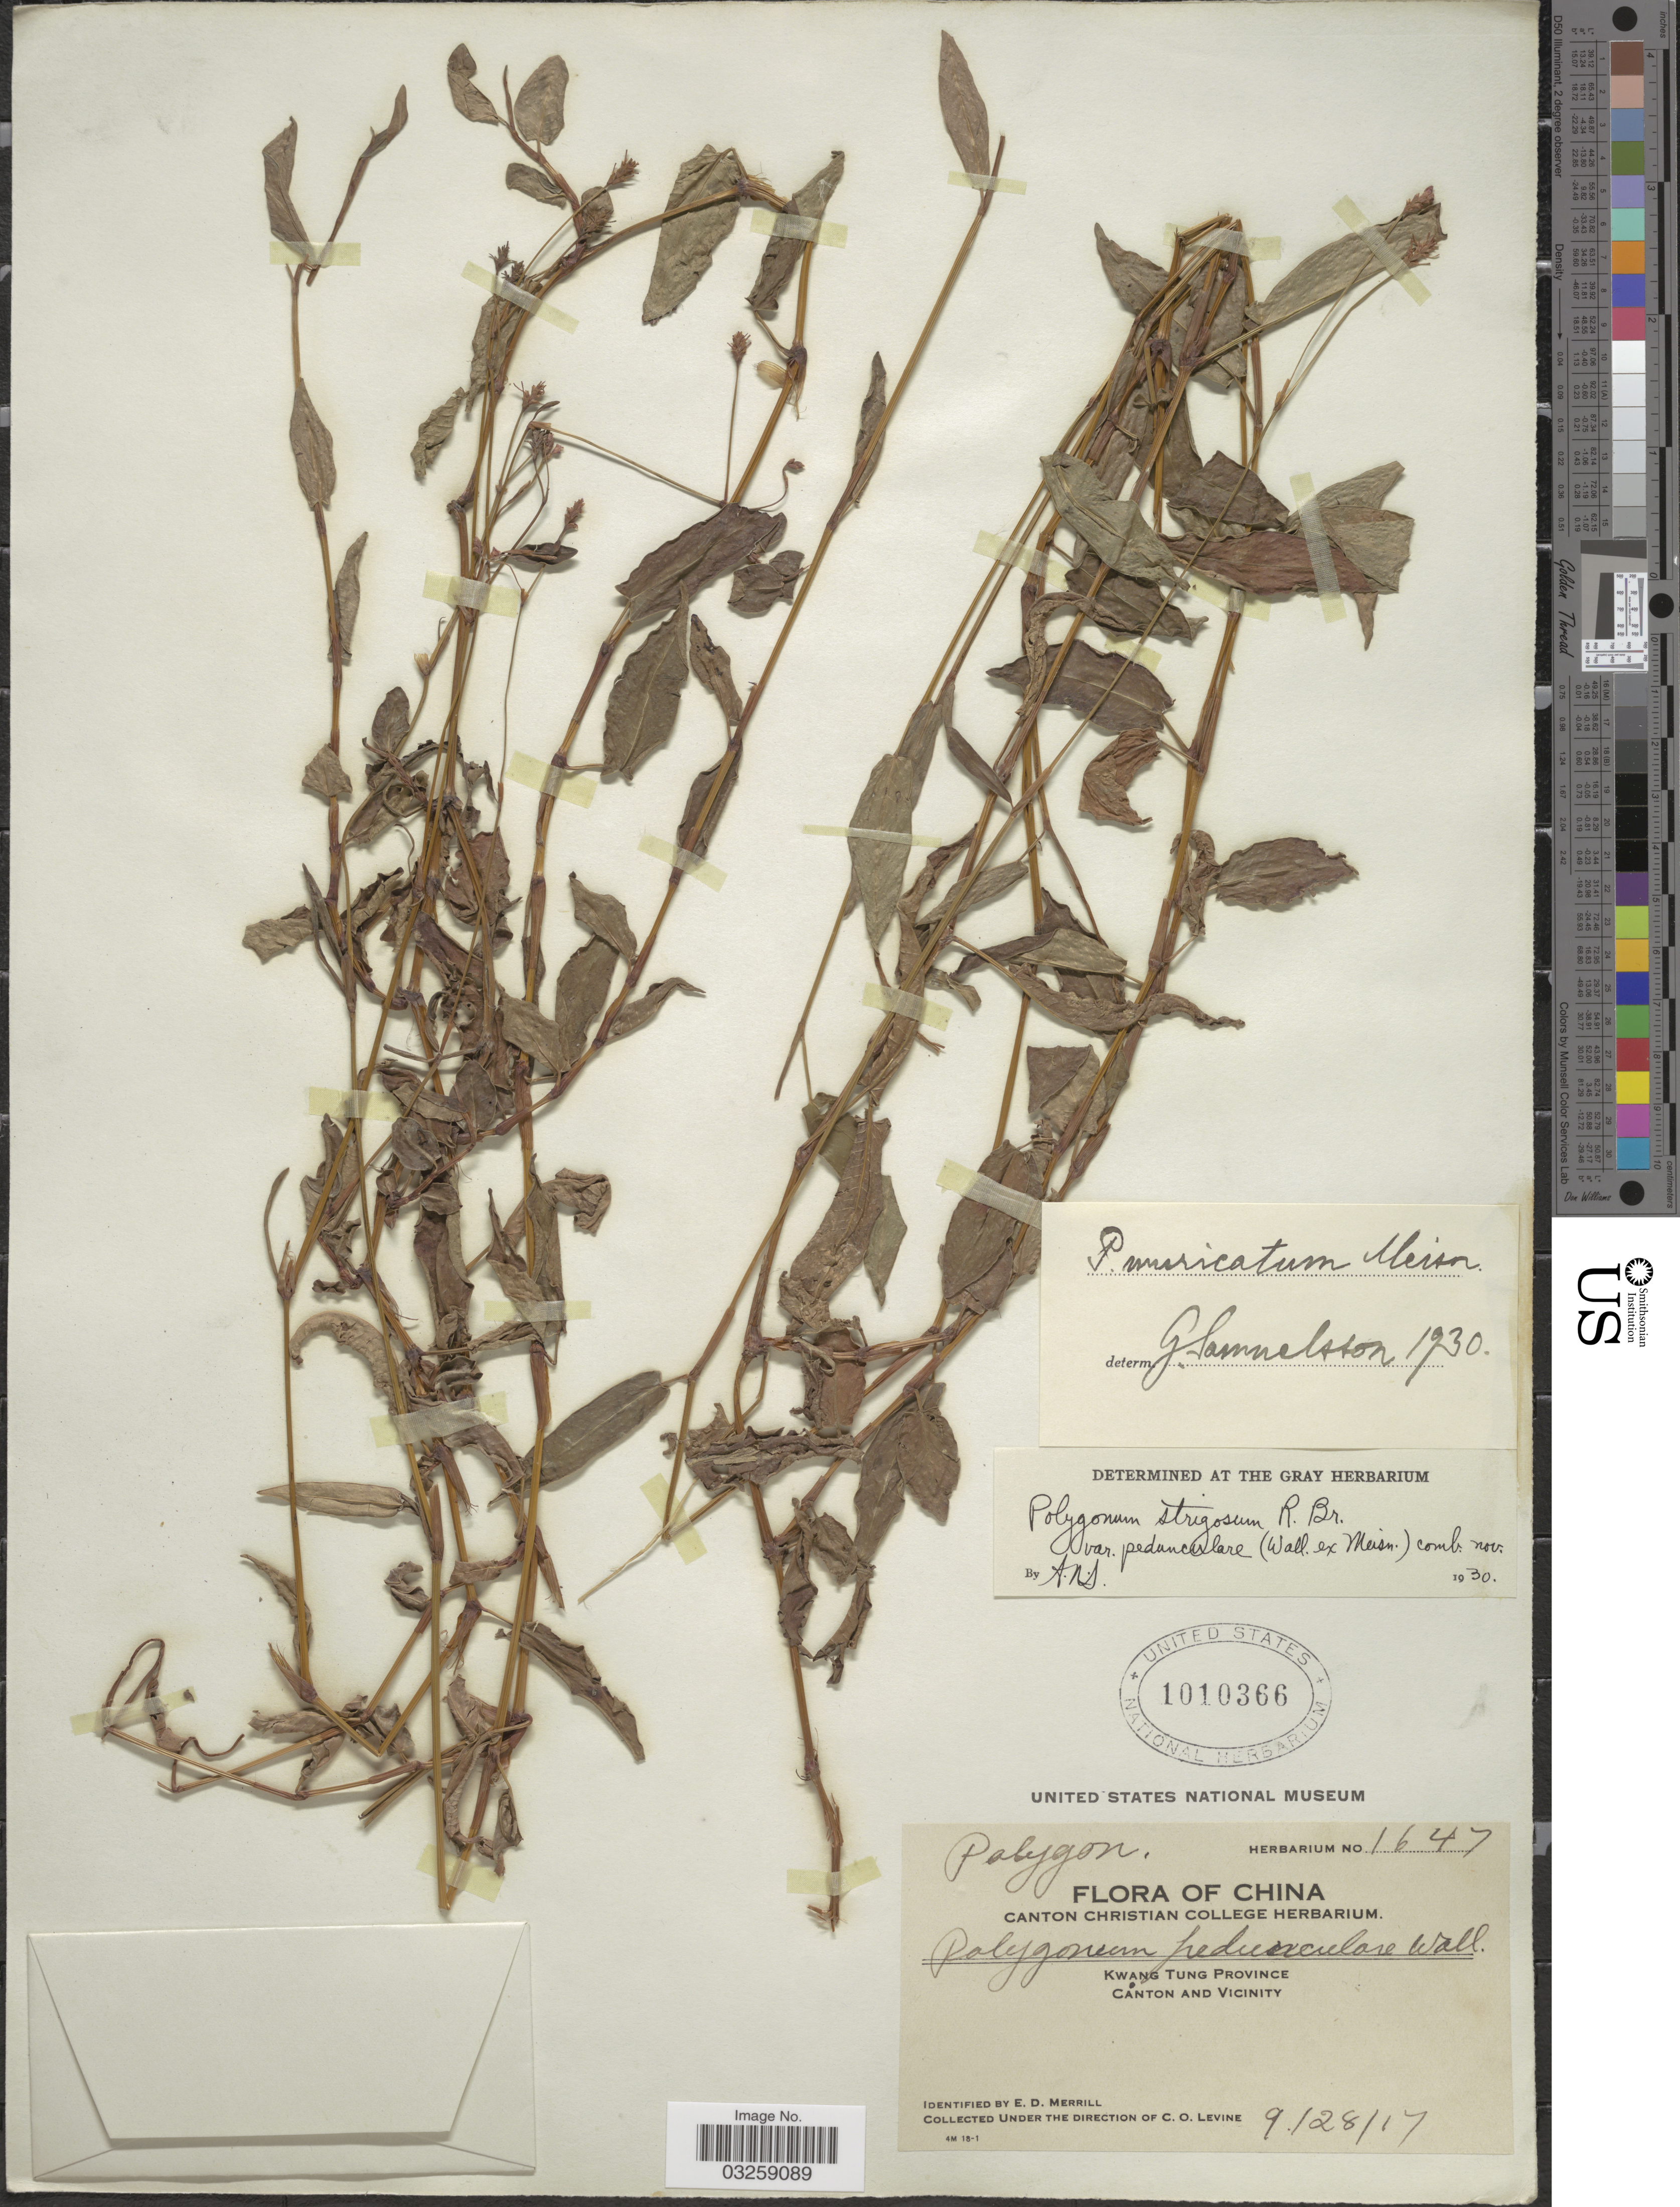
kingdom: Plantae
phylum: Tracheophyta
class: Magnoliopsida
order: Caryophyllales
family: Polygonaceae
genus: Polygonum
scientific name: Polygonum nepalense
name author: Meisn.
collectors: C. O. Levine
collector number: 1647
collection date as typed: Transcribed d/m/y: 28/9/17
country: China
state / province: Guangdong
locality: Kwang Tung Province. Canton and Vicinity.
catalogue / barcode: US 1010366